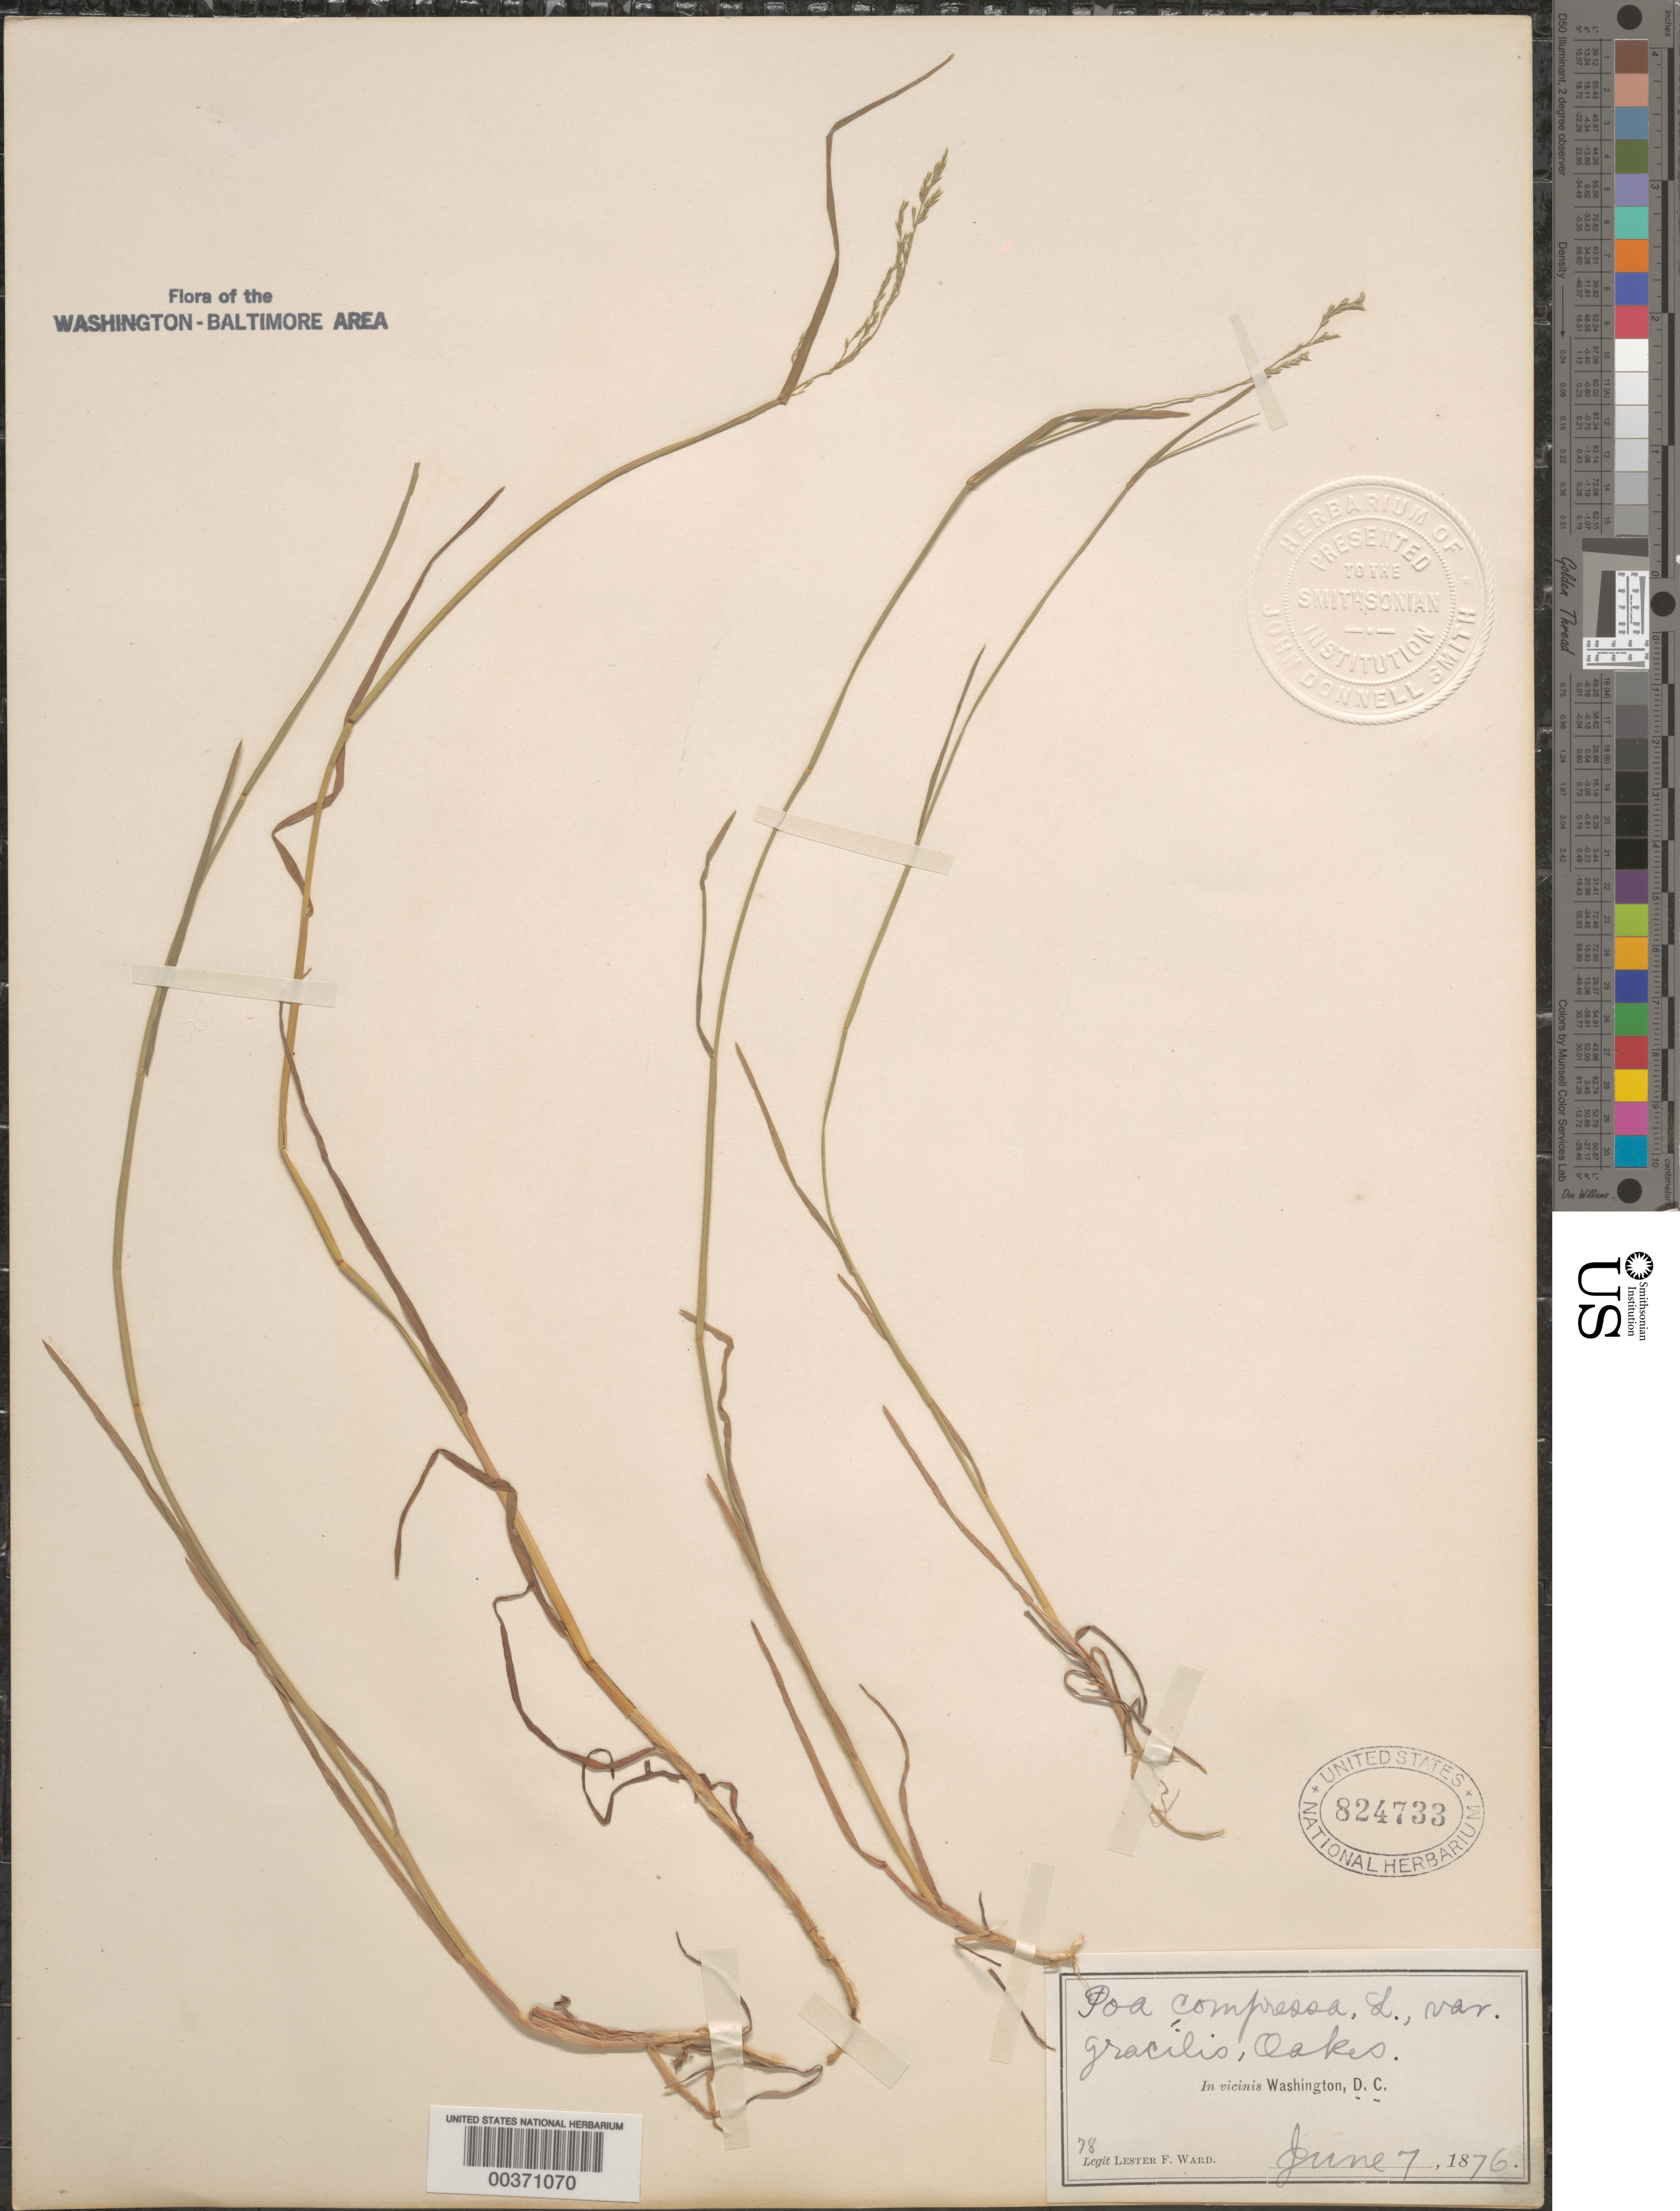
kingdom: Plantae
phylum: Tracheophyta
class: Liliopsida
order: Poales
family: Poaceae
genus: Poa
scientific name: Poa compressa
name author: L.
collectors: L. F. Ward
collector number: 78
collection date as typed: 07 Jun 1876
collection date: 1876-06-07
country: United States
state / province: District of Columbia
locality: Washington DC area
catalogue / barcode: US 824733